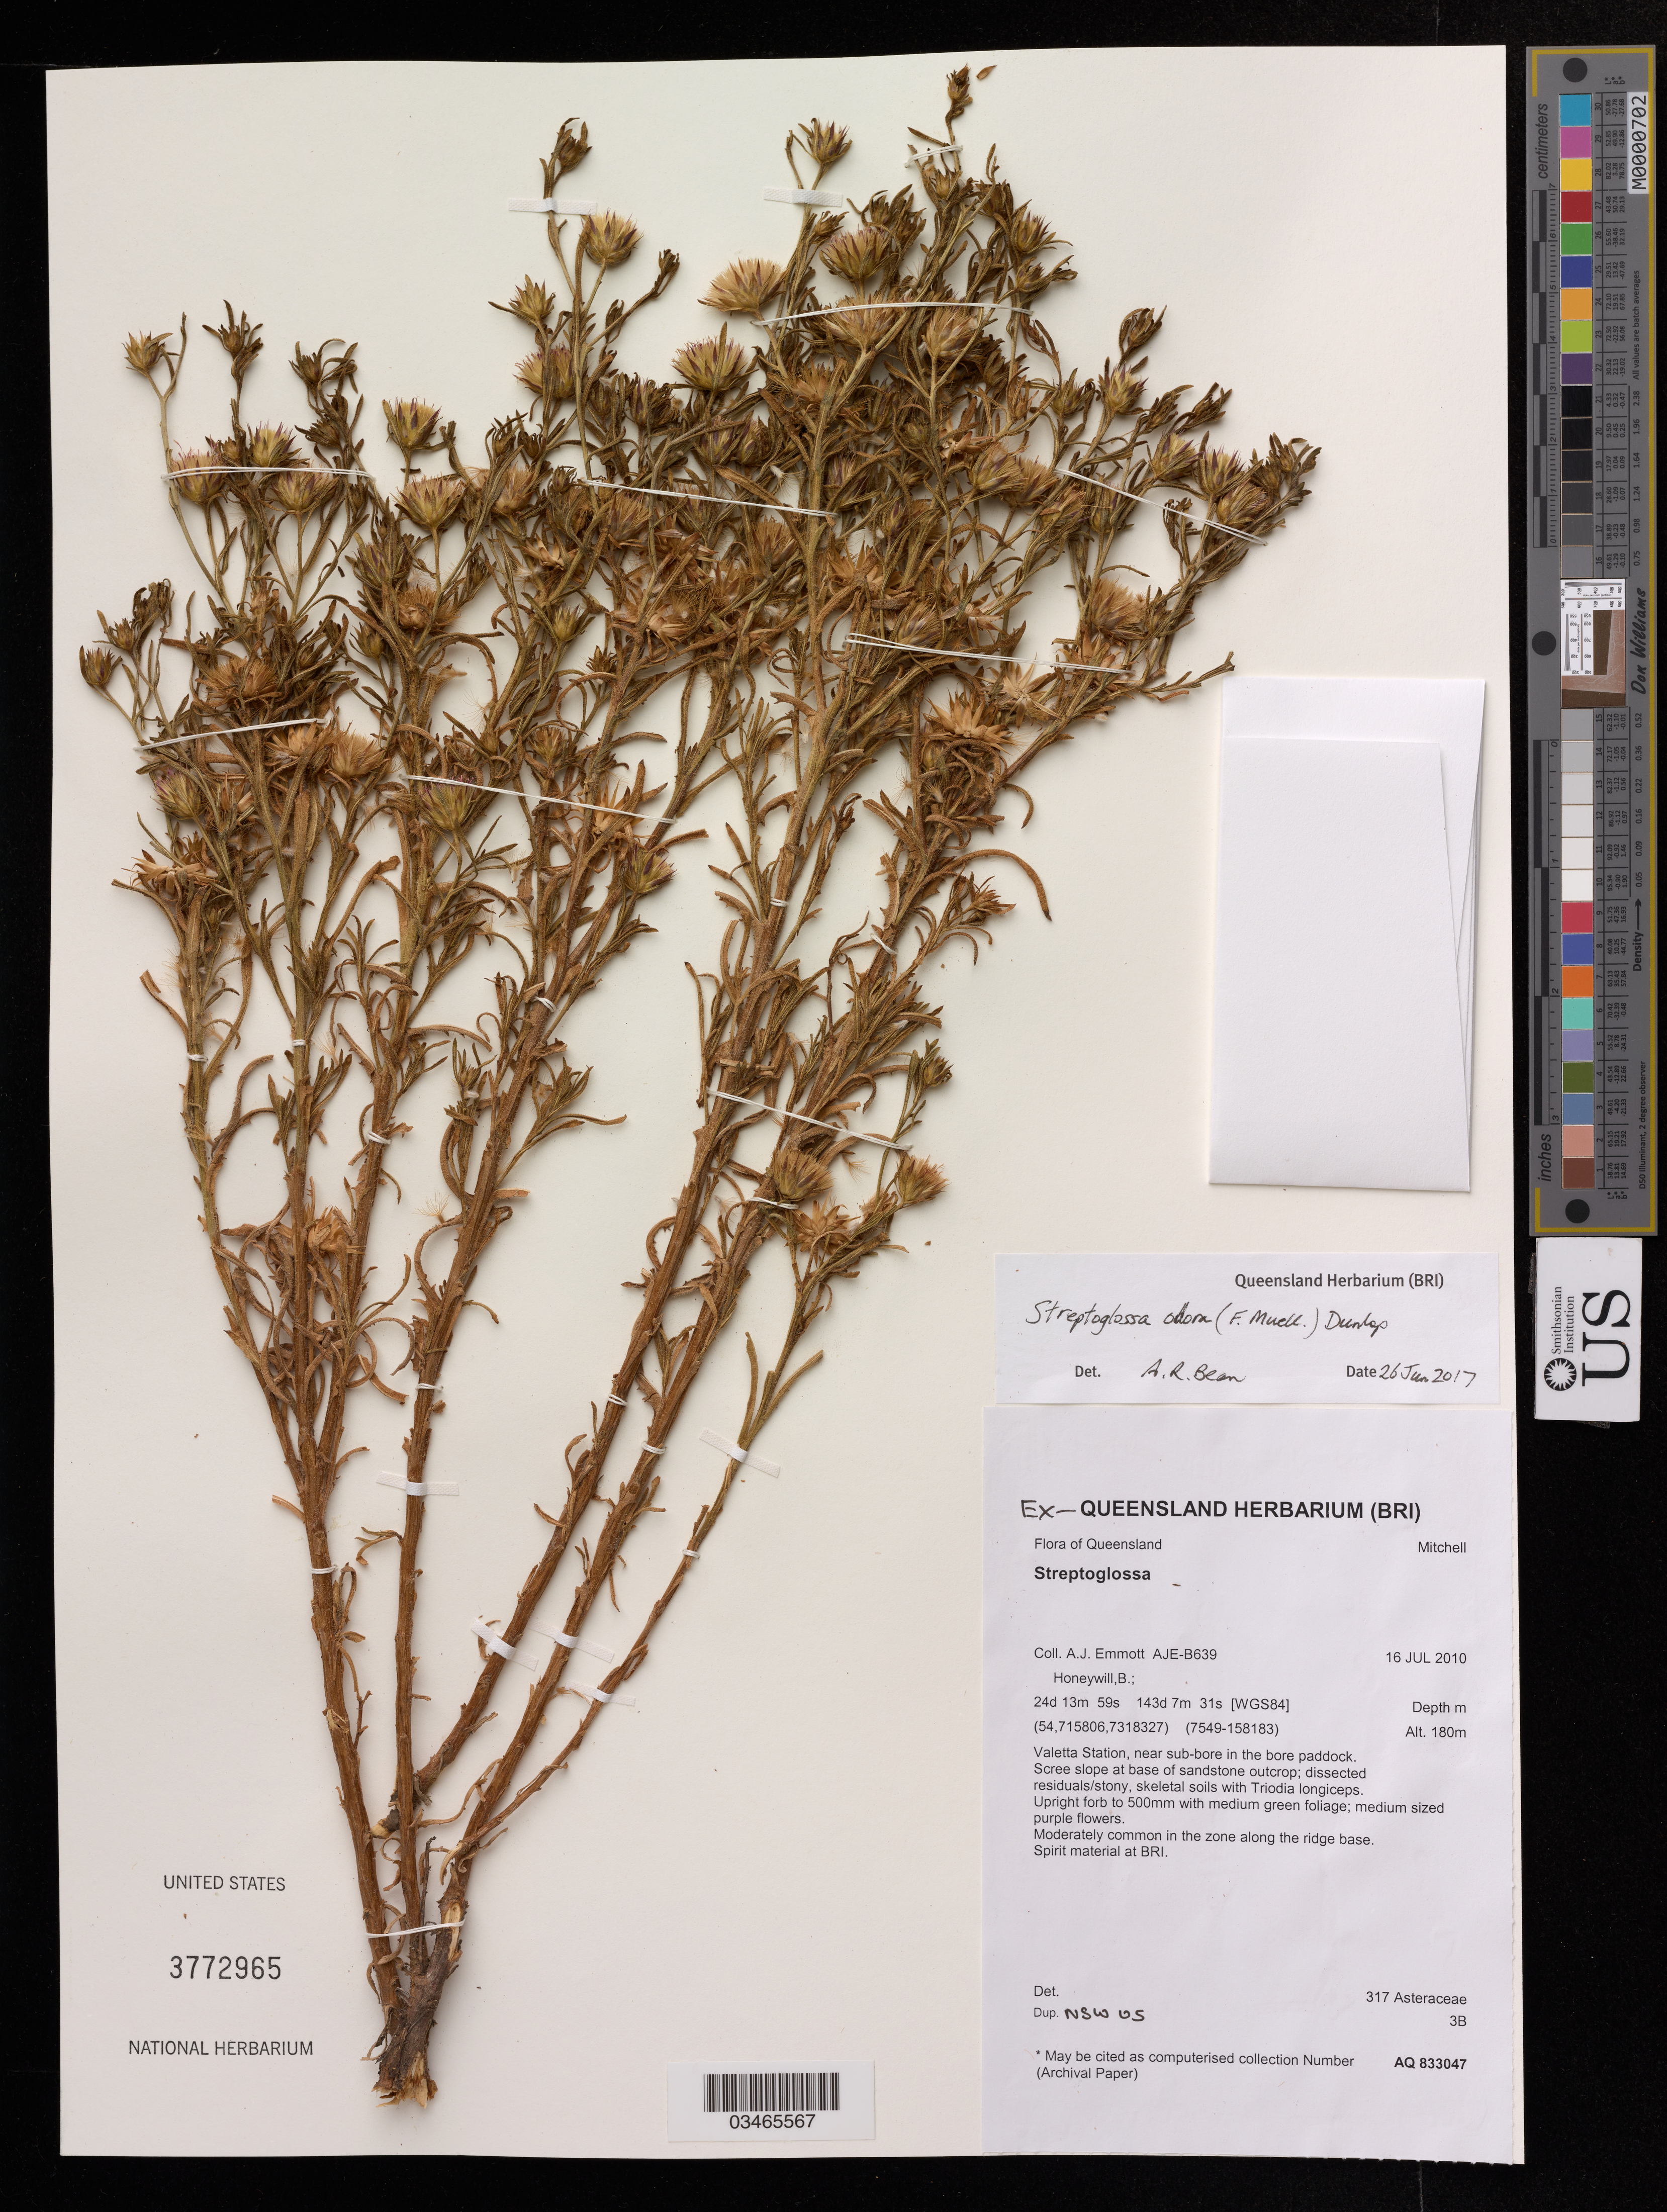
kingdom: Plantae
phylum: Tracheophyta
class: Magnoliopsida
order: Asterales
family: Asteraceae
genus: Streptoglossa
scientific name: Streptoglossa sp.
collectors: A. Emmott & B. Honeywill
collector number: AJE-B639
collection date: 2010-07-16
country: Australia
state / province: Queensland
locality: Valetta Sttion, near sub-bore in the bore paddock.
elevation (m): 180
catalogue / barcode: US 3772965